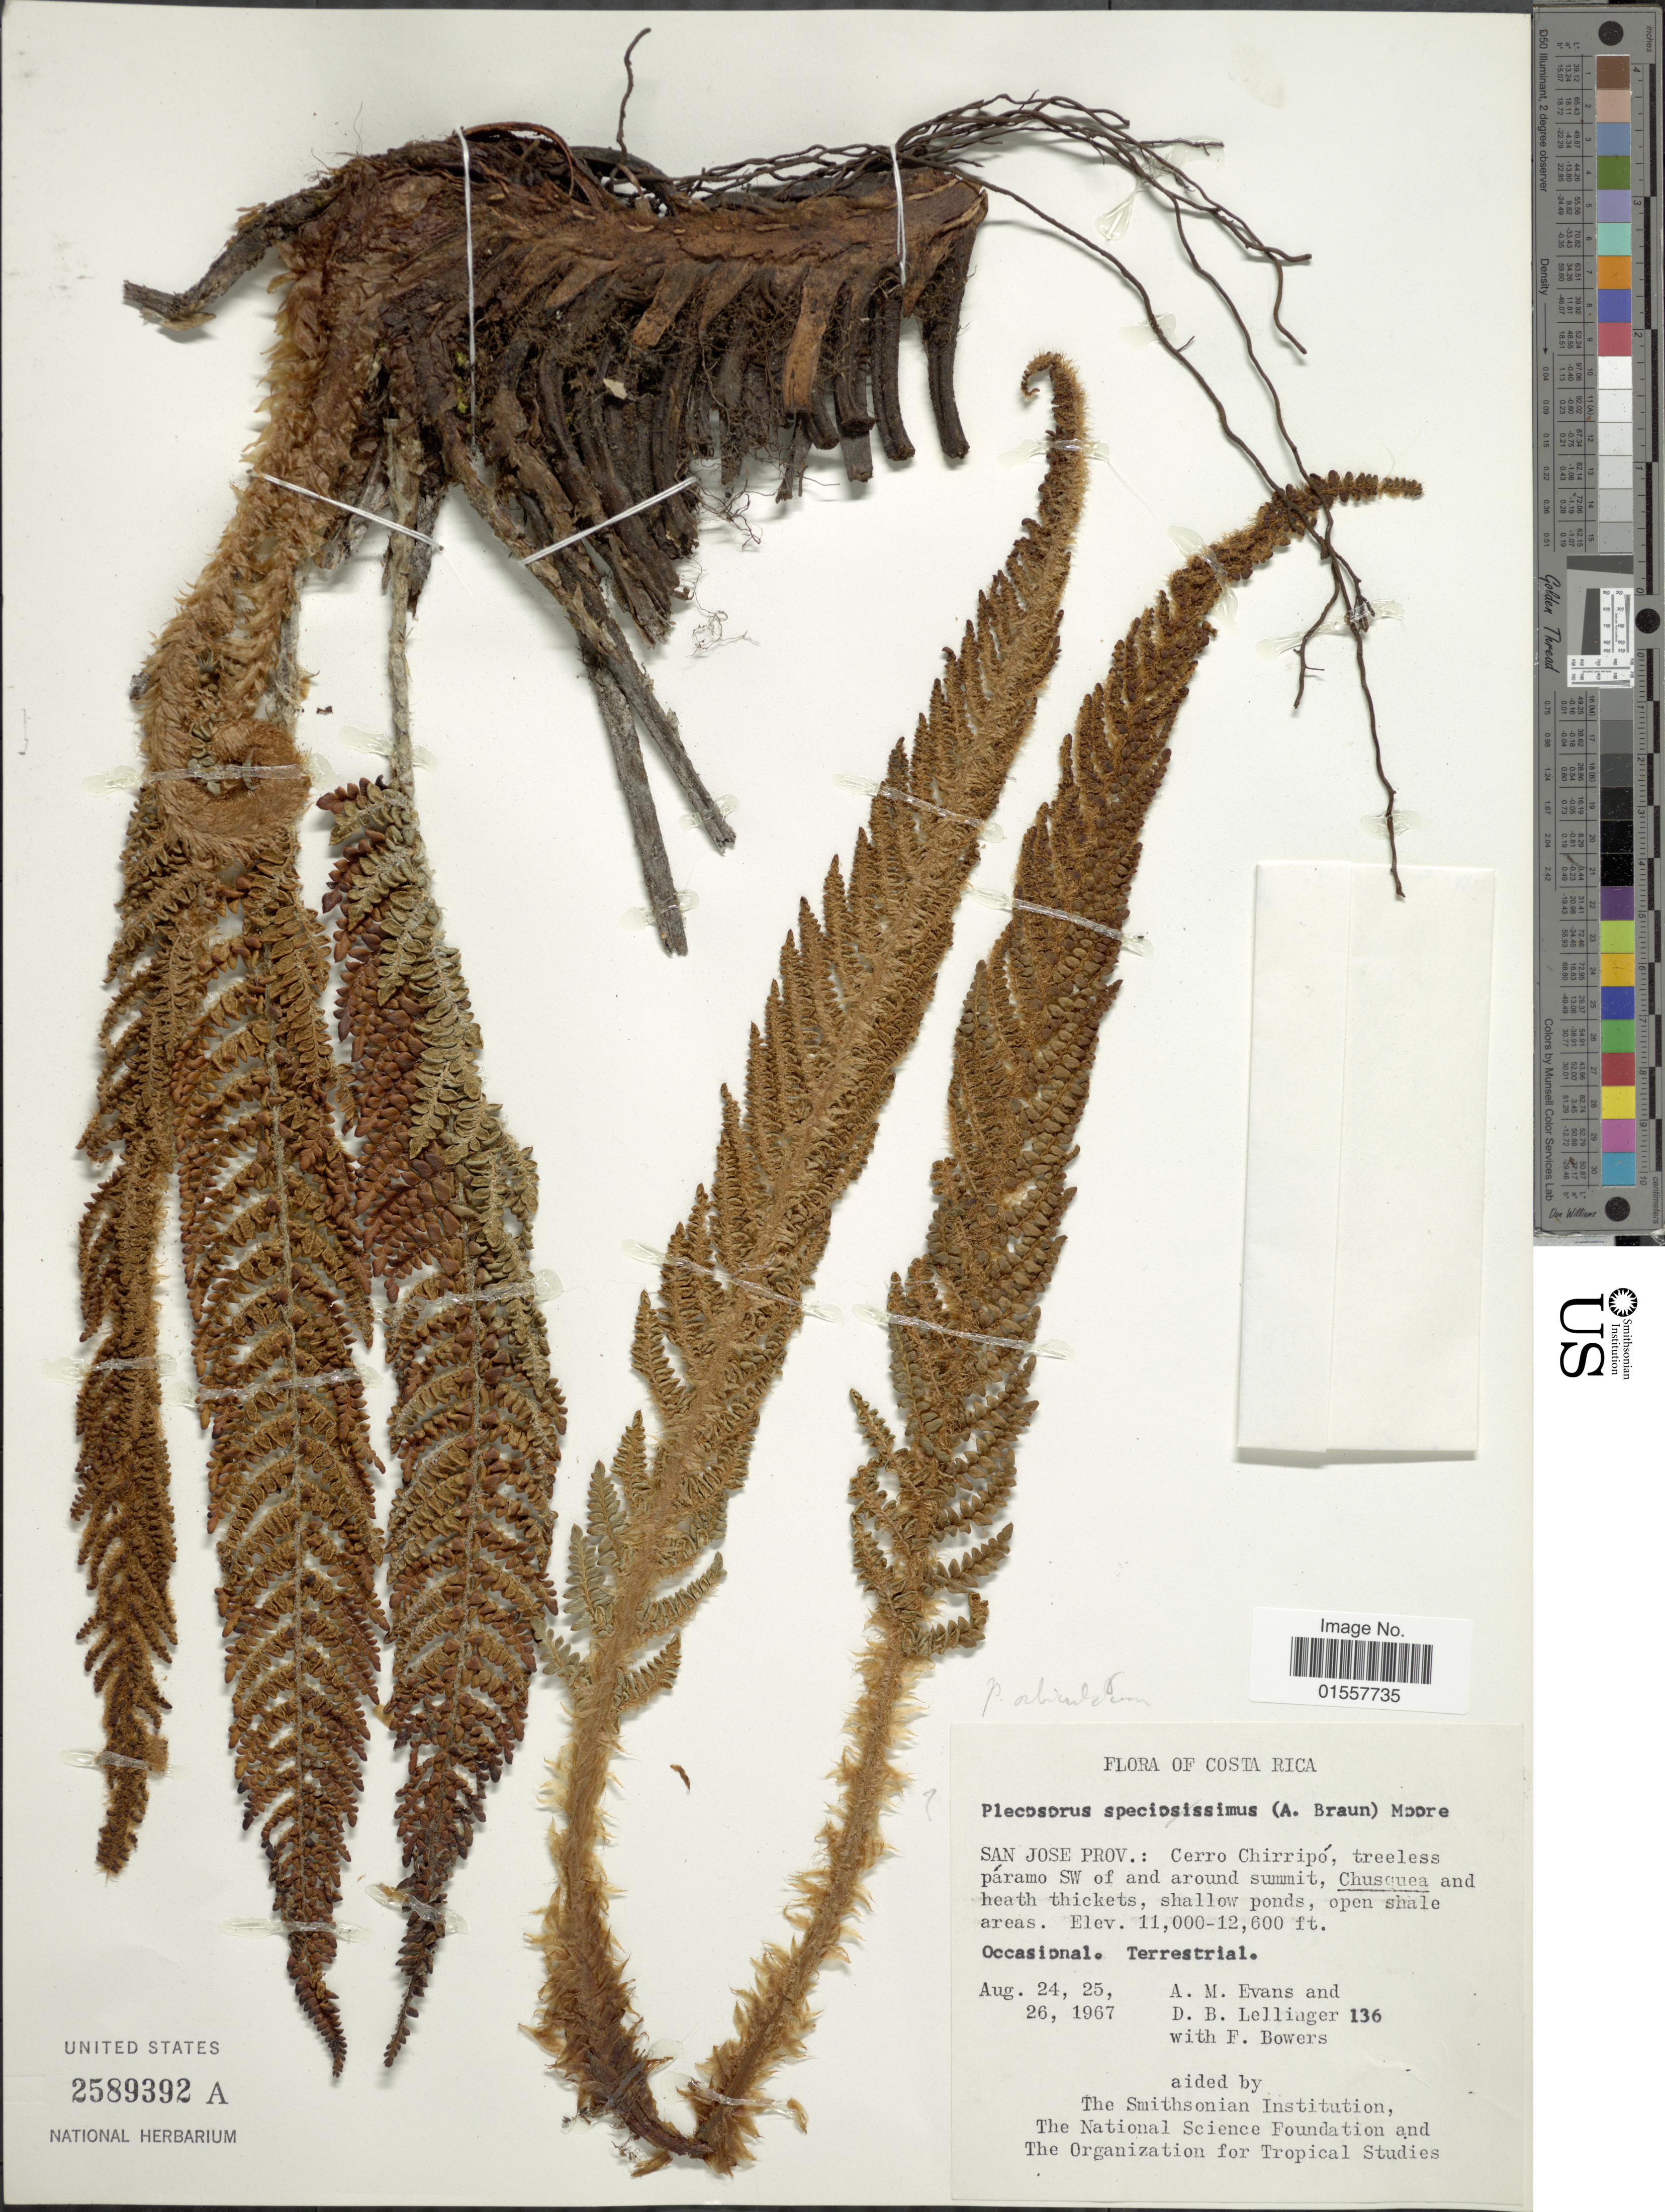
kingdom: Plantae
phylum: Tracheophyta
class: Polypodiopsida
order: Polypodiales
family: Dryopteridaceae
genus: Polystichum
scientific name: Polystichum orbiculatum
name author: (Desv.) J. Rémy & Fée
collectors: A. M. Evans, D. B. Lellinger & F. Bowers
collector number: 136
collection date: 1967-08-24/1967-08-26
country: Costa Rica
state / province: San José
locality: San Jose Prov.: Cerro Chirripo, treeless paramo SW of and around summit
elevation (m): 3353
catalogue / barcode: US 2589392A